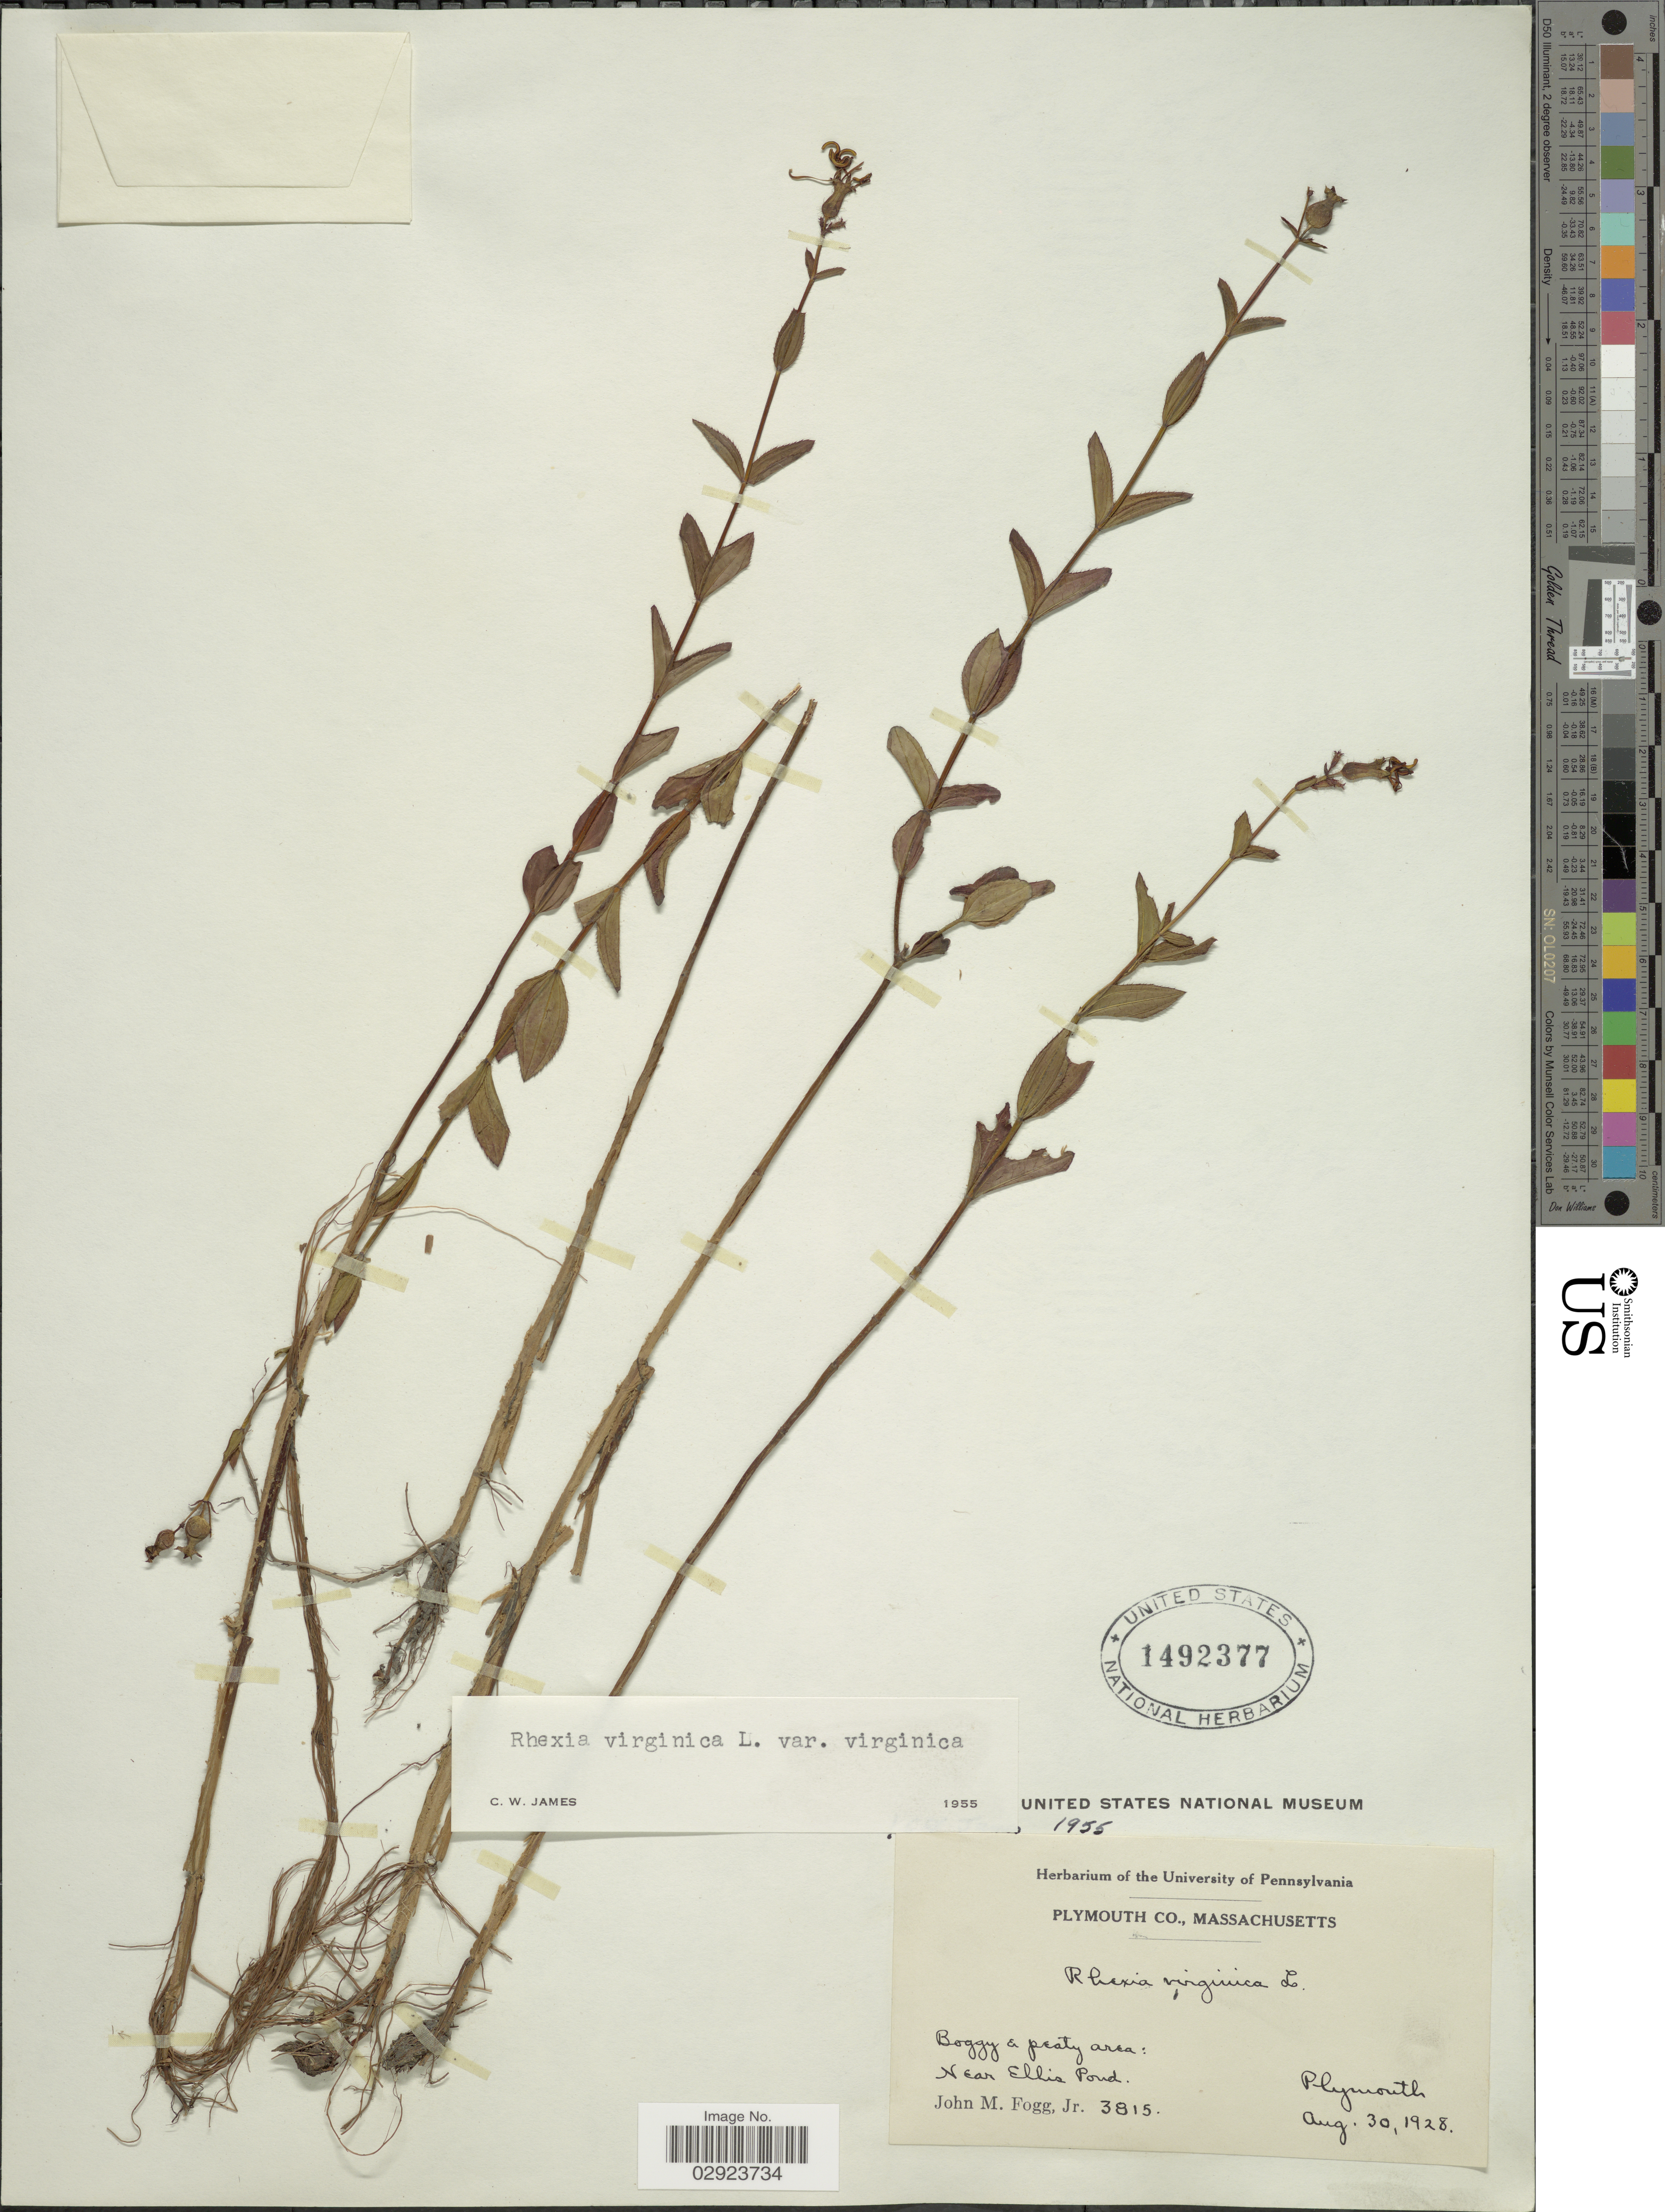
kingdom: Plantae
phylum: Tracheophyta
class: Magnoliopsida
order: Myrtales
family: Melastomataceae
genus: Rhexia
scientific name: Rhexia virginica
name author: L.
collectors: J. Fogg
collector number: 3815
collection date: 1928-08-30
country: United States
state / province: Massachusetts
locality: Plymouth Co. Near Ellis Pond.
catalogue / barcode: US 1492377